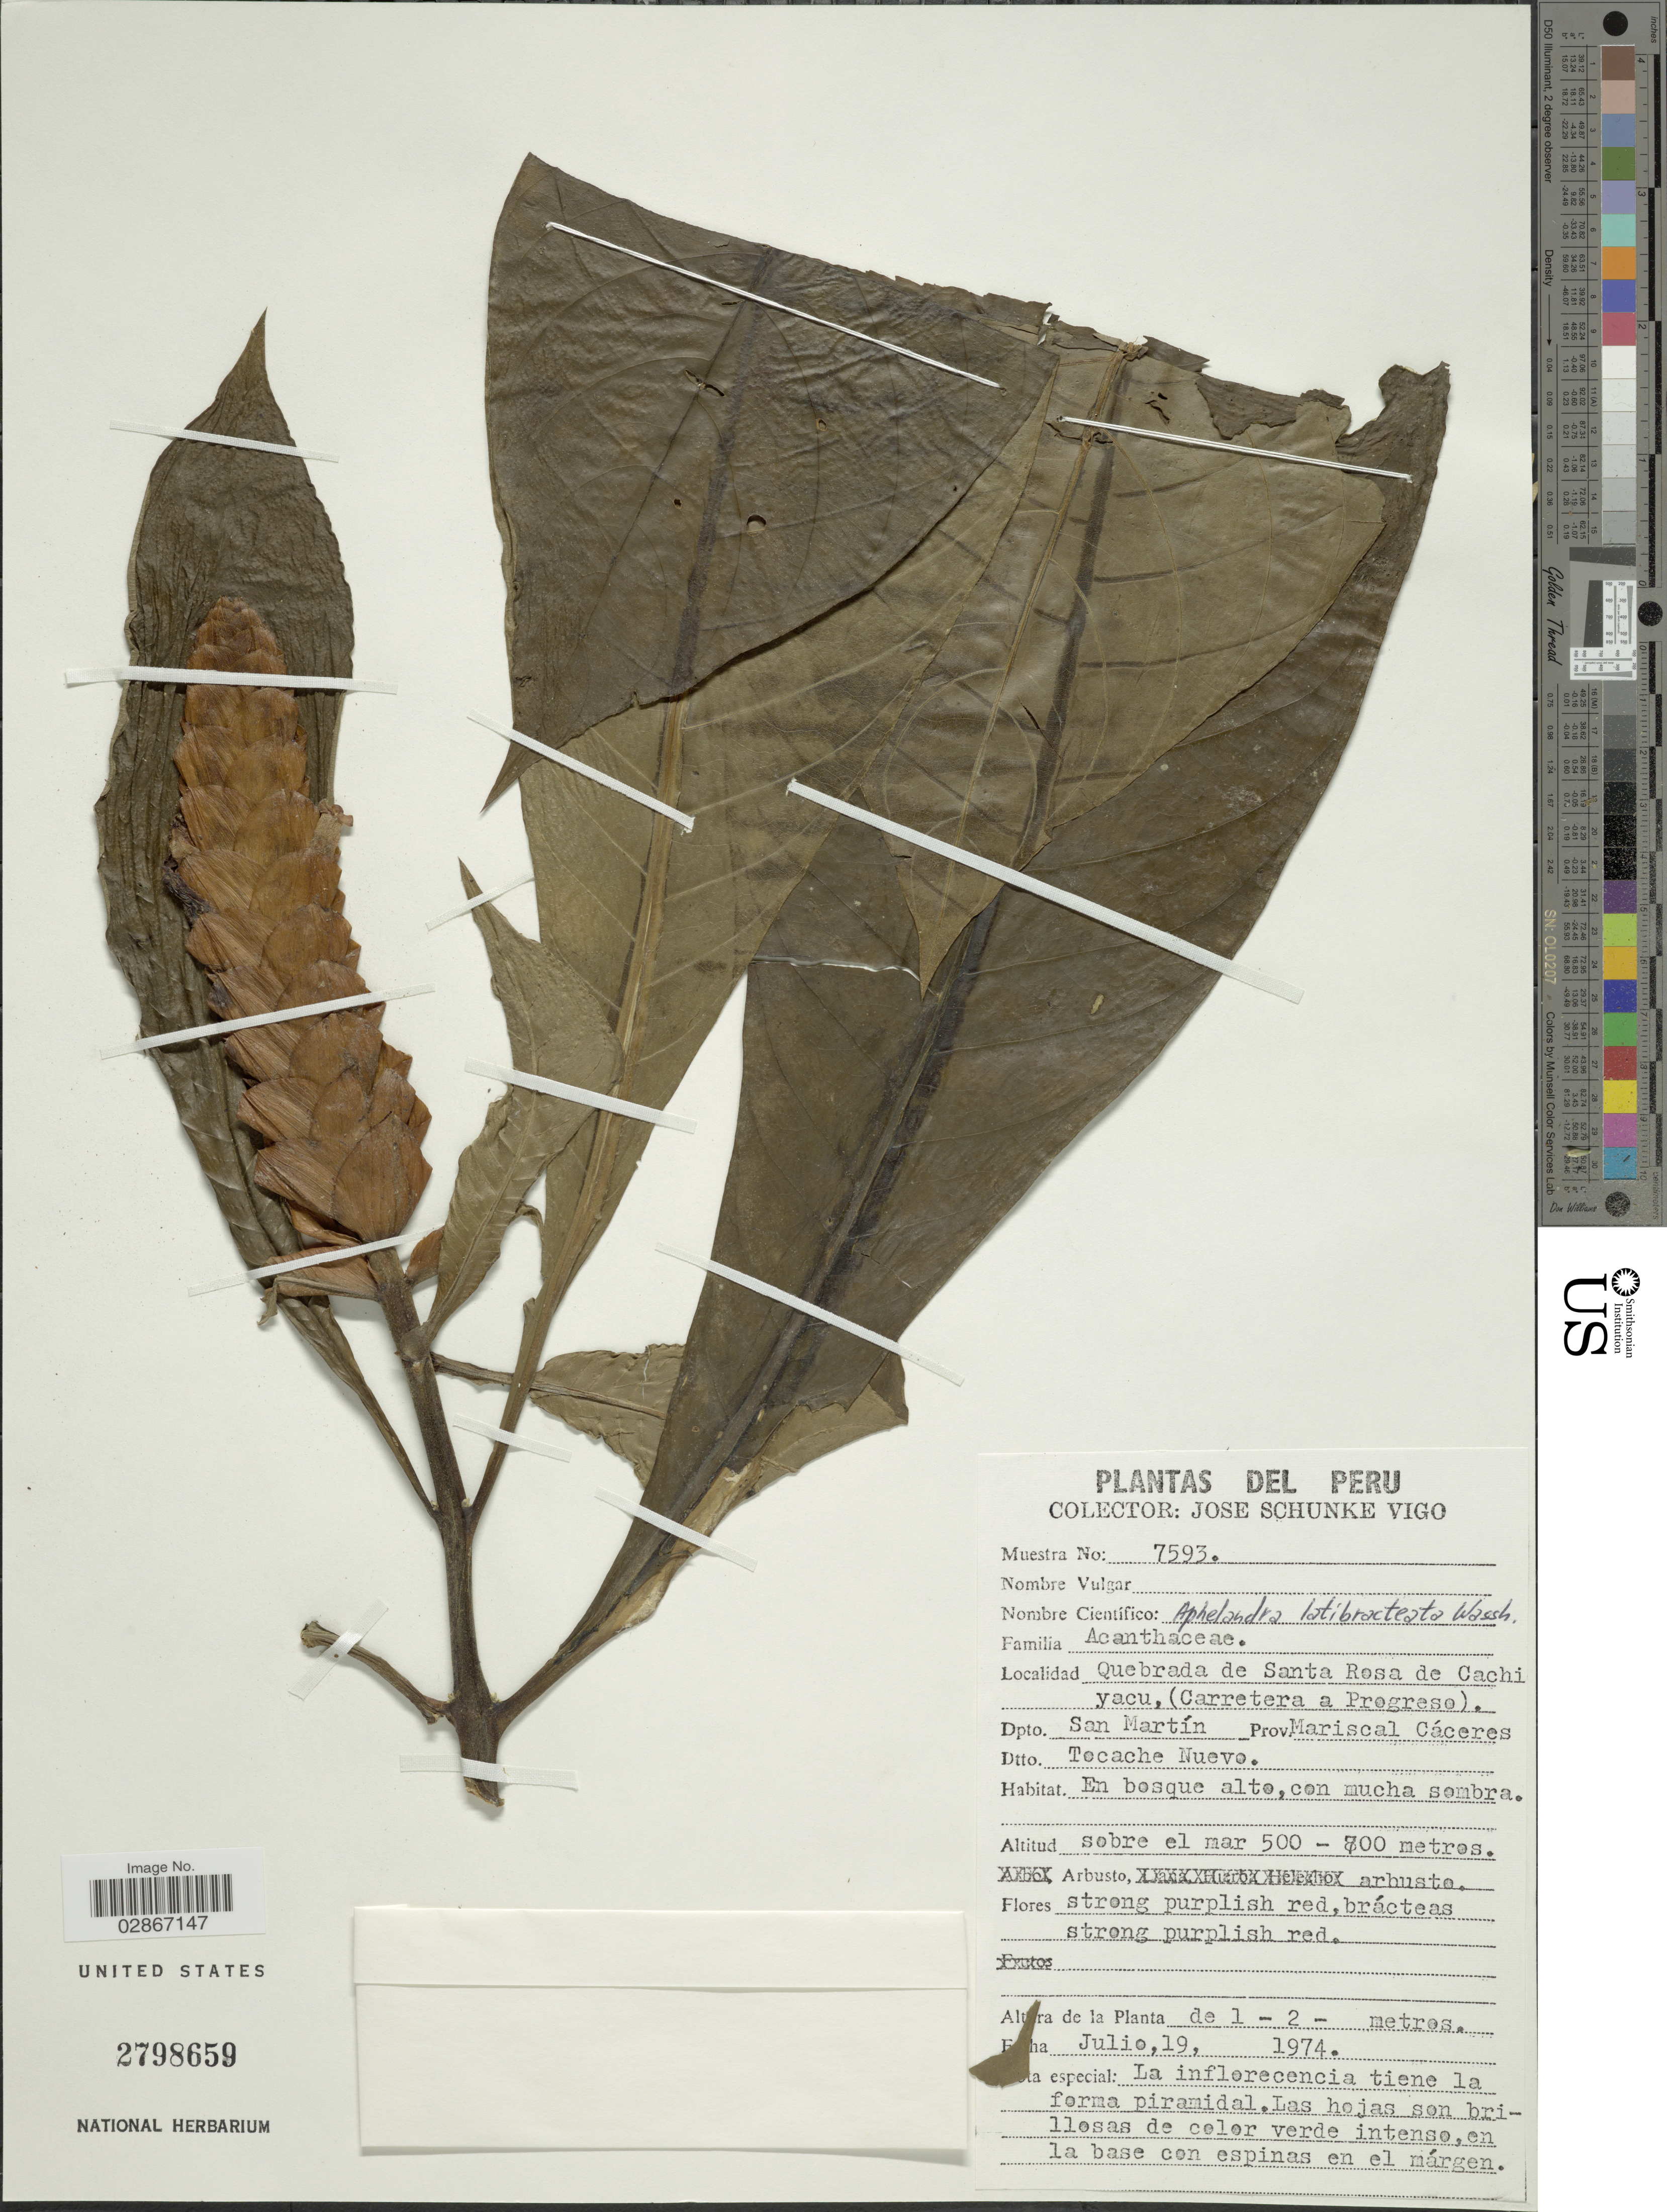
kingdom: Plantae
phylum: Tracheophyta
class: Magnoliopsida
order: Lamiales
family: Acanthaceae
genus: Aphelandra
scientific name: Aphelandra latibracteata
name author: Wassh.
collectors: J. Schunke Vigo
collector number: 7593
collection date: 1974-07-19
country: Peru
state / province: San Martín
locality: Quebrada de Santa Rosa de Cachi yacu, (Carretera a Progreso). Dpto. San Martín, Prov. Mariscal Cáceres, Dtto. Tocache Nuevo.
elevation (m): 500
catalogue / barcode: US 2798659